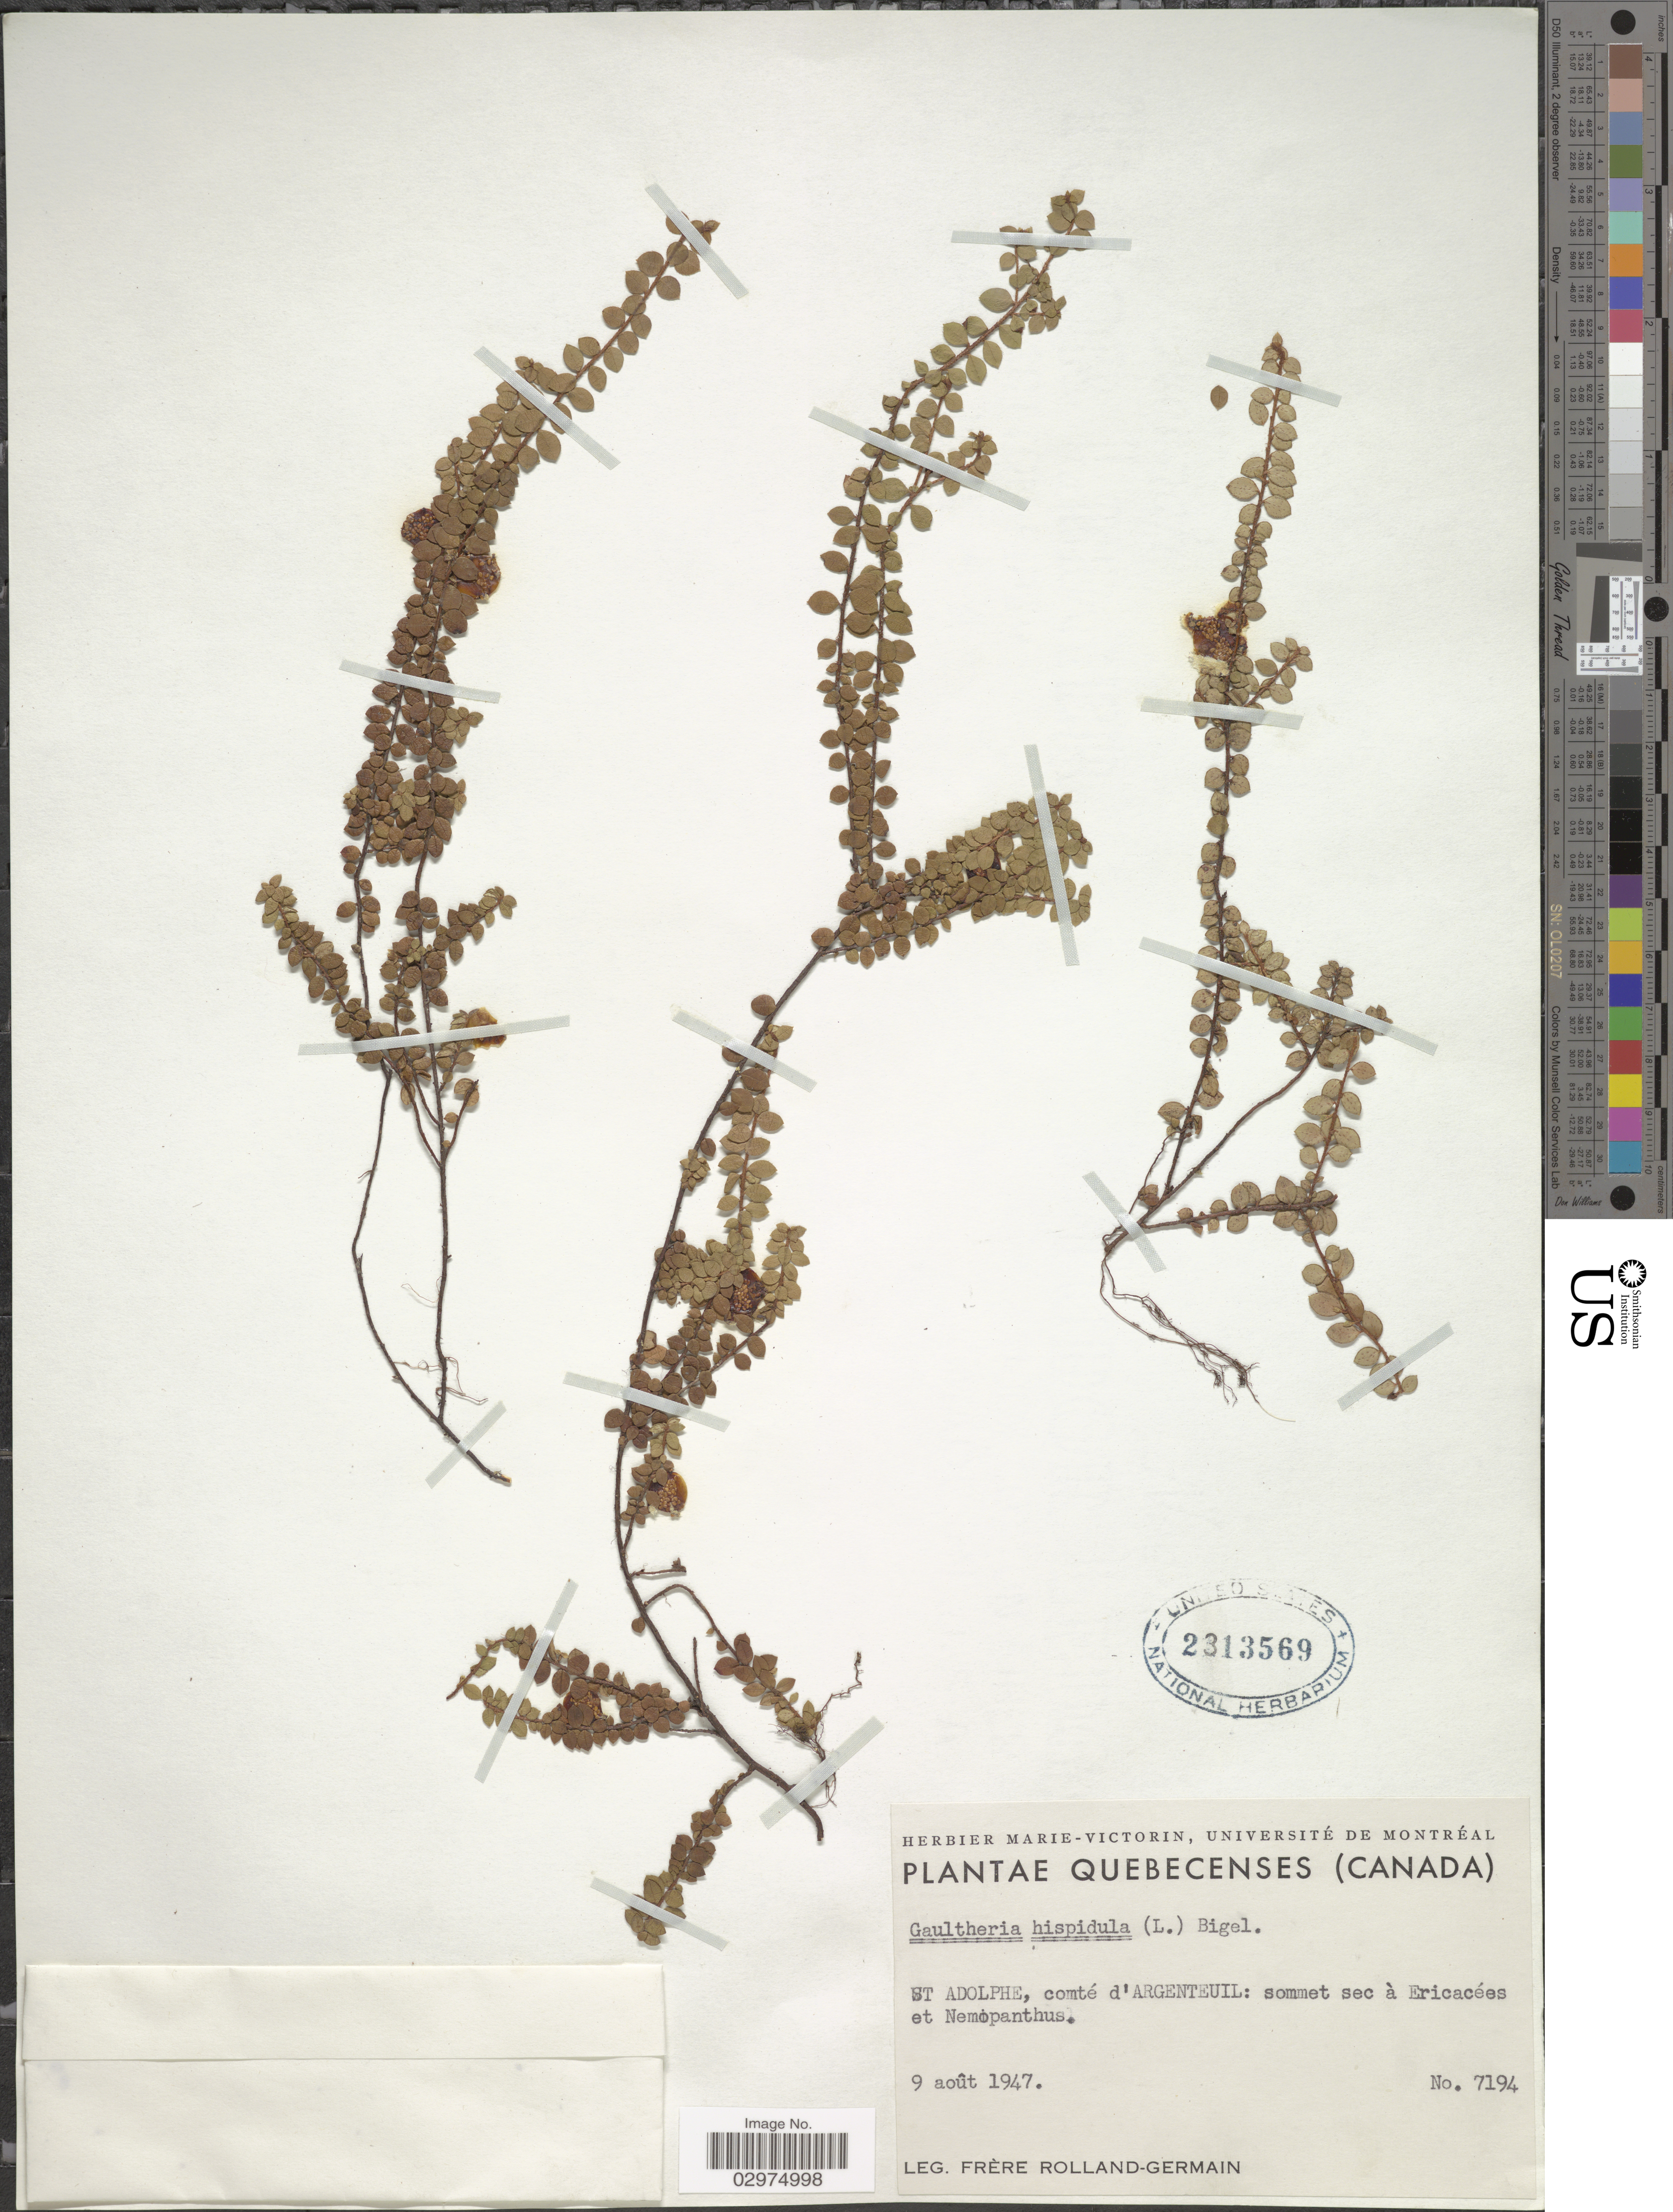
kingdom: Plantae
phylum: Tracheophyta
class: Magnoliopsida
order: Ericales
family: Ericaceae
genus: Gaultheria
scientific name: Gaultheria hispidula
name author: (L.) Muhl. ex Bigelow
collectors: Rolland-Germain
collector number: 7194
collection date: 1947-08-09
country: Canada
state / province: Quebec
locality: St Adolphe, comté d'Argenteuil.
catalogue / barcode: US 2313569